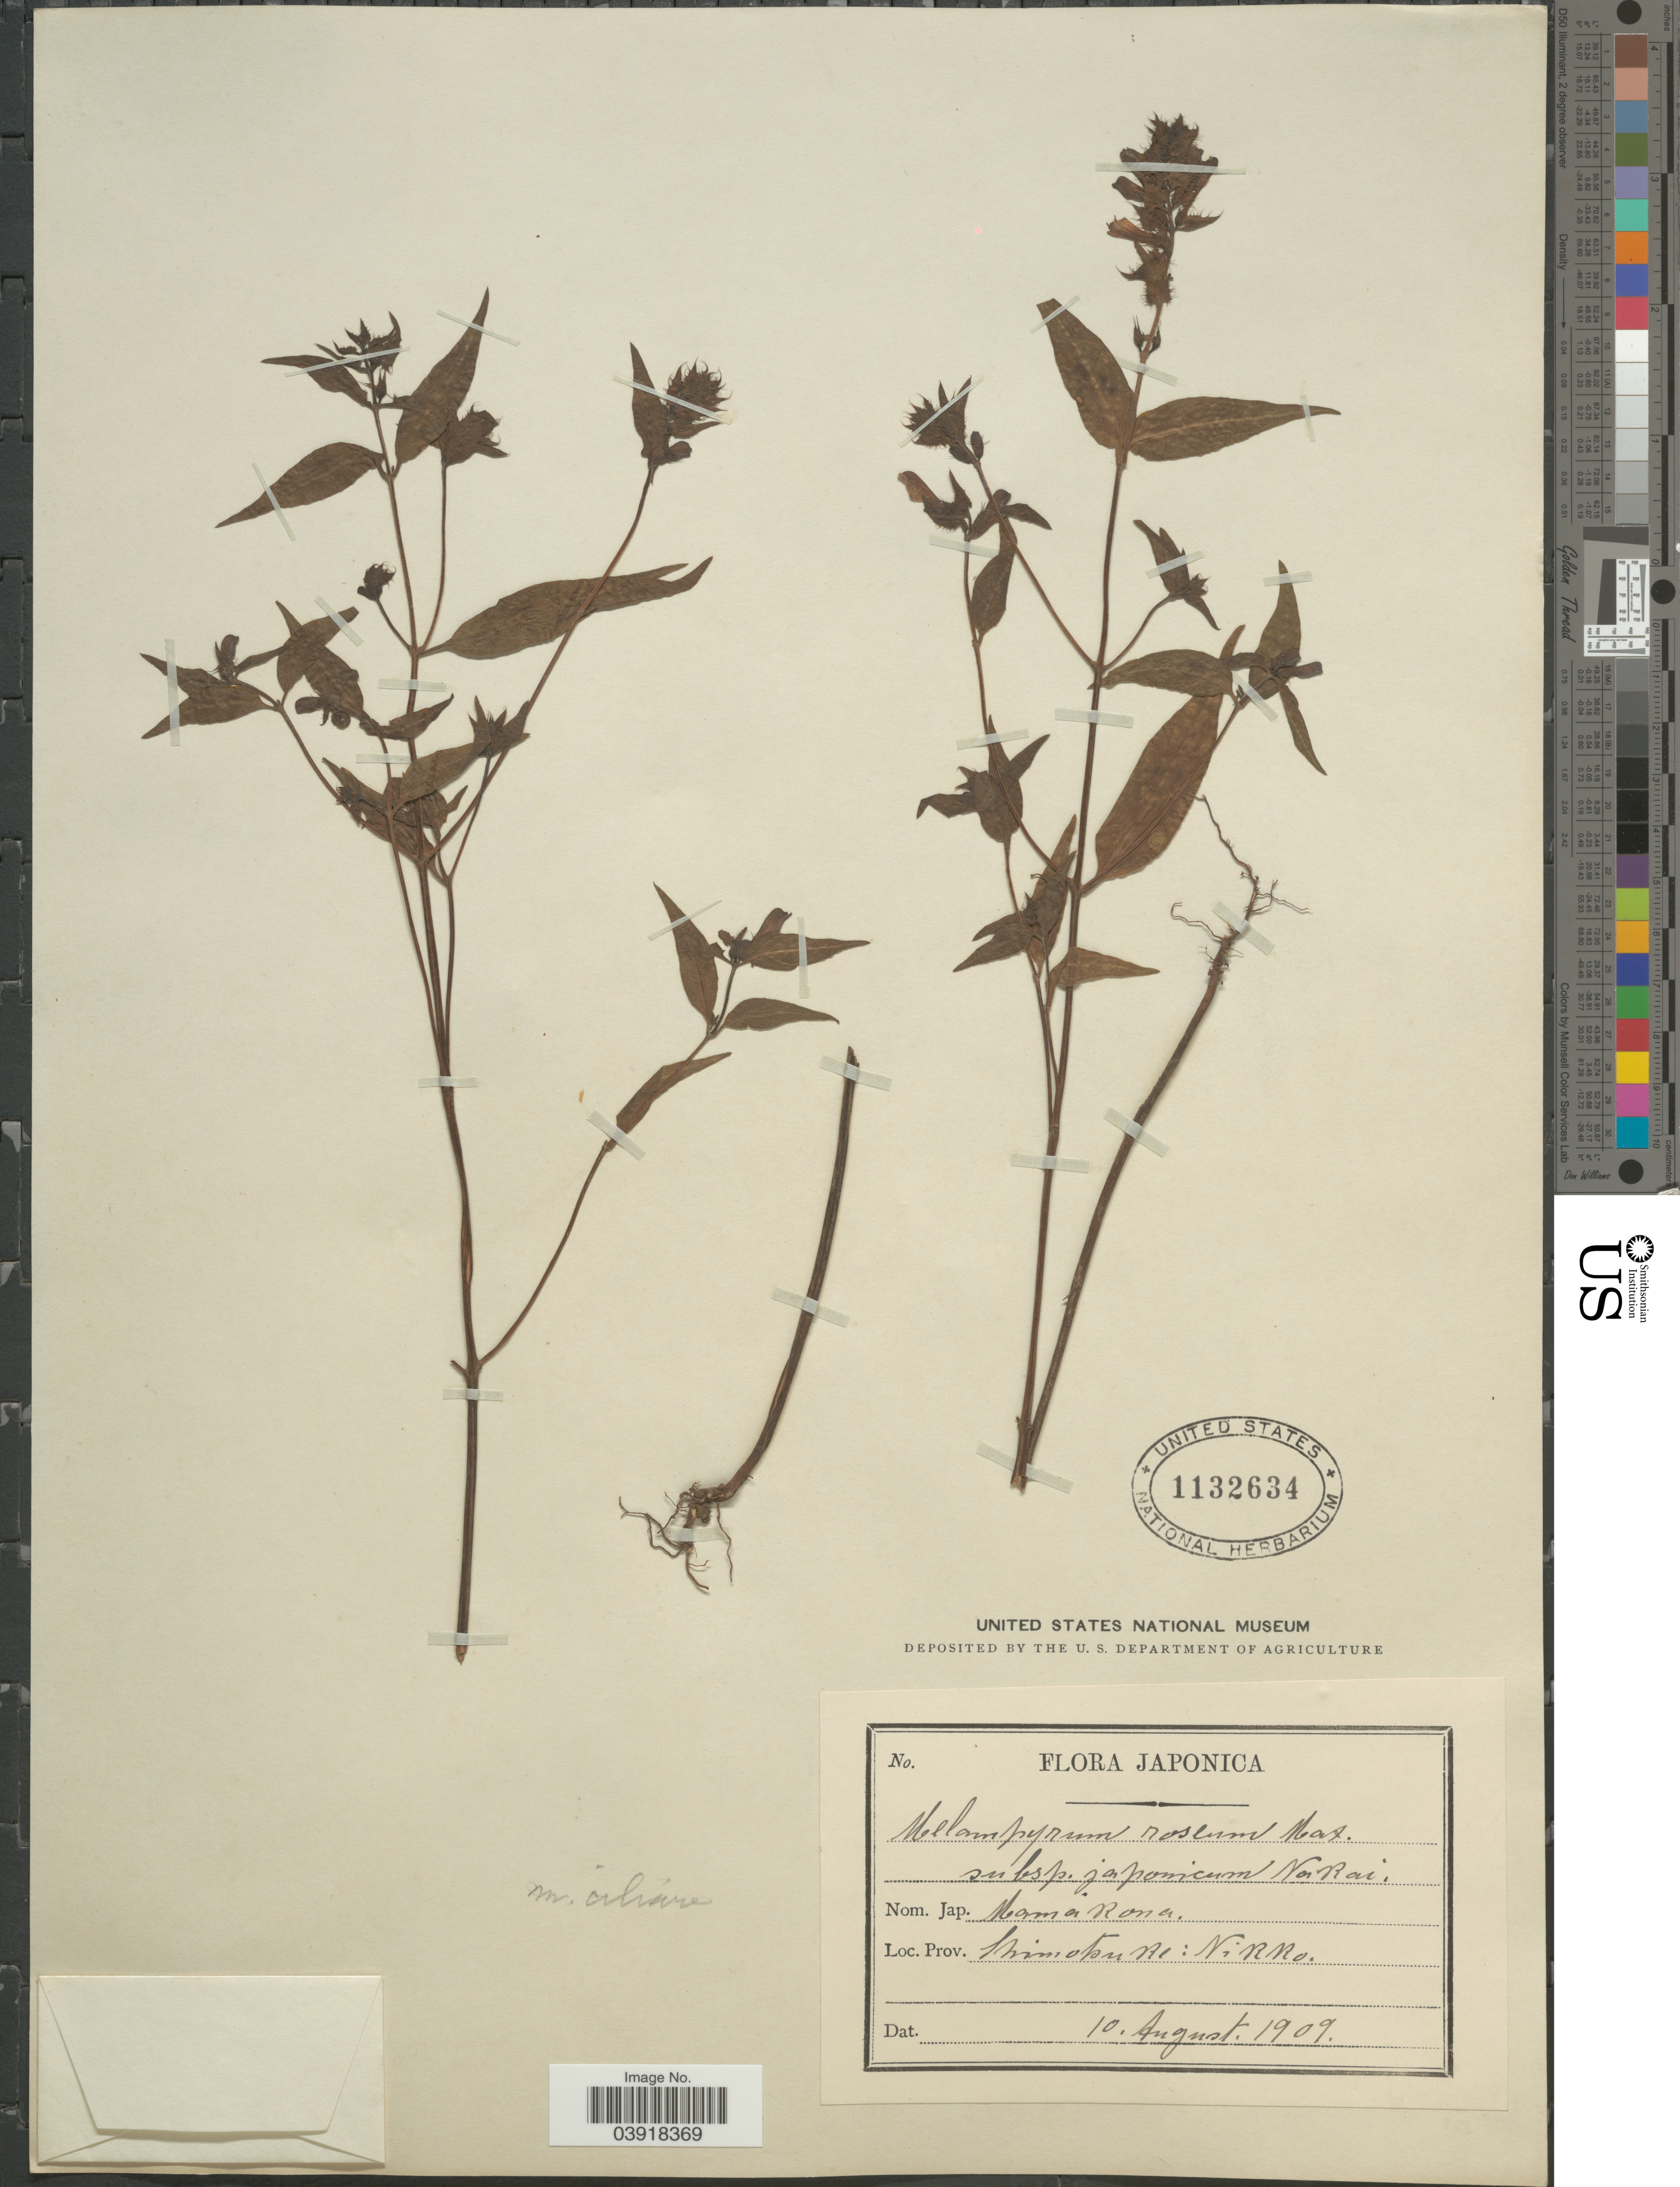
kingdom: Plantae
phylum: Tracheophyta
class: Magnoliopsida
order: Lamiales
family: Orobanchaceae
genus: Melampyrum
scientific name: Melampyrum ciliare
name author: Miq.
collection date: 1909-08-10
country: Japan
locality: Shimotsuke: Nikko.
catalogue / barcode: US 1132634